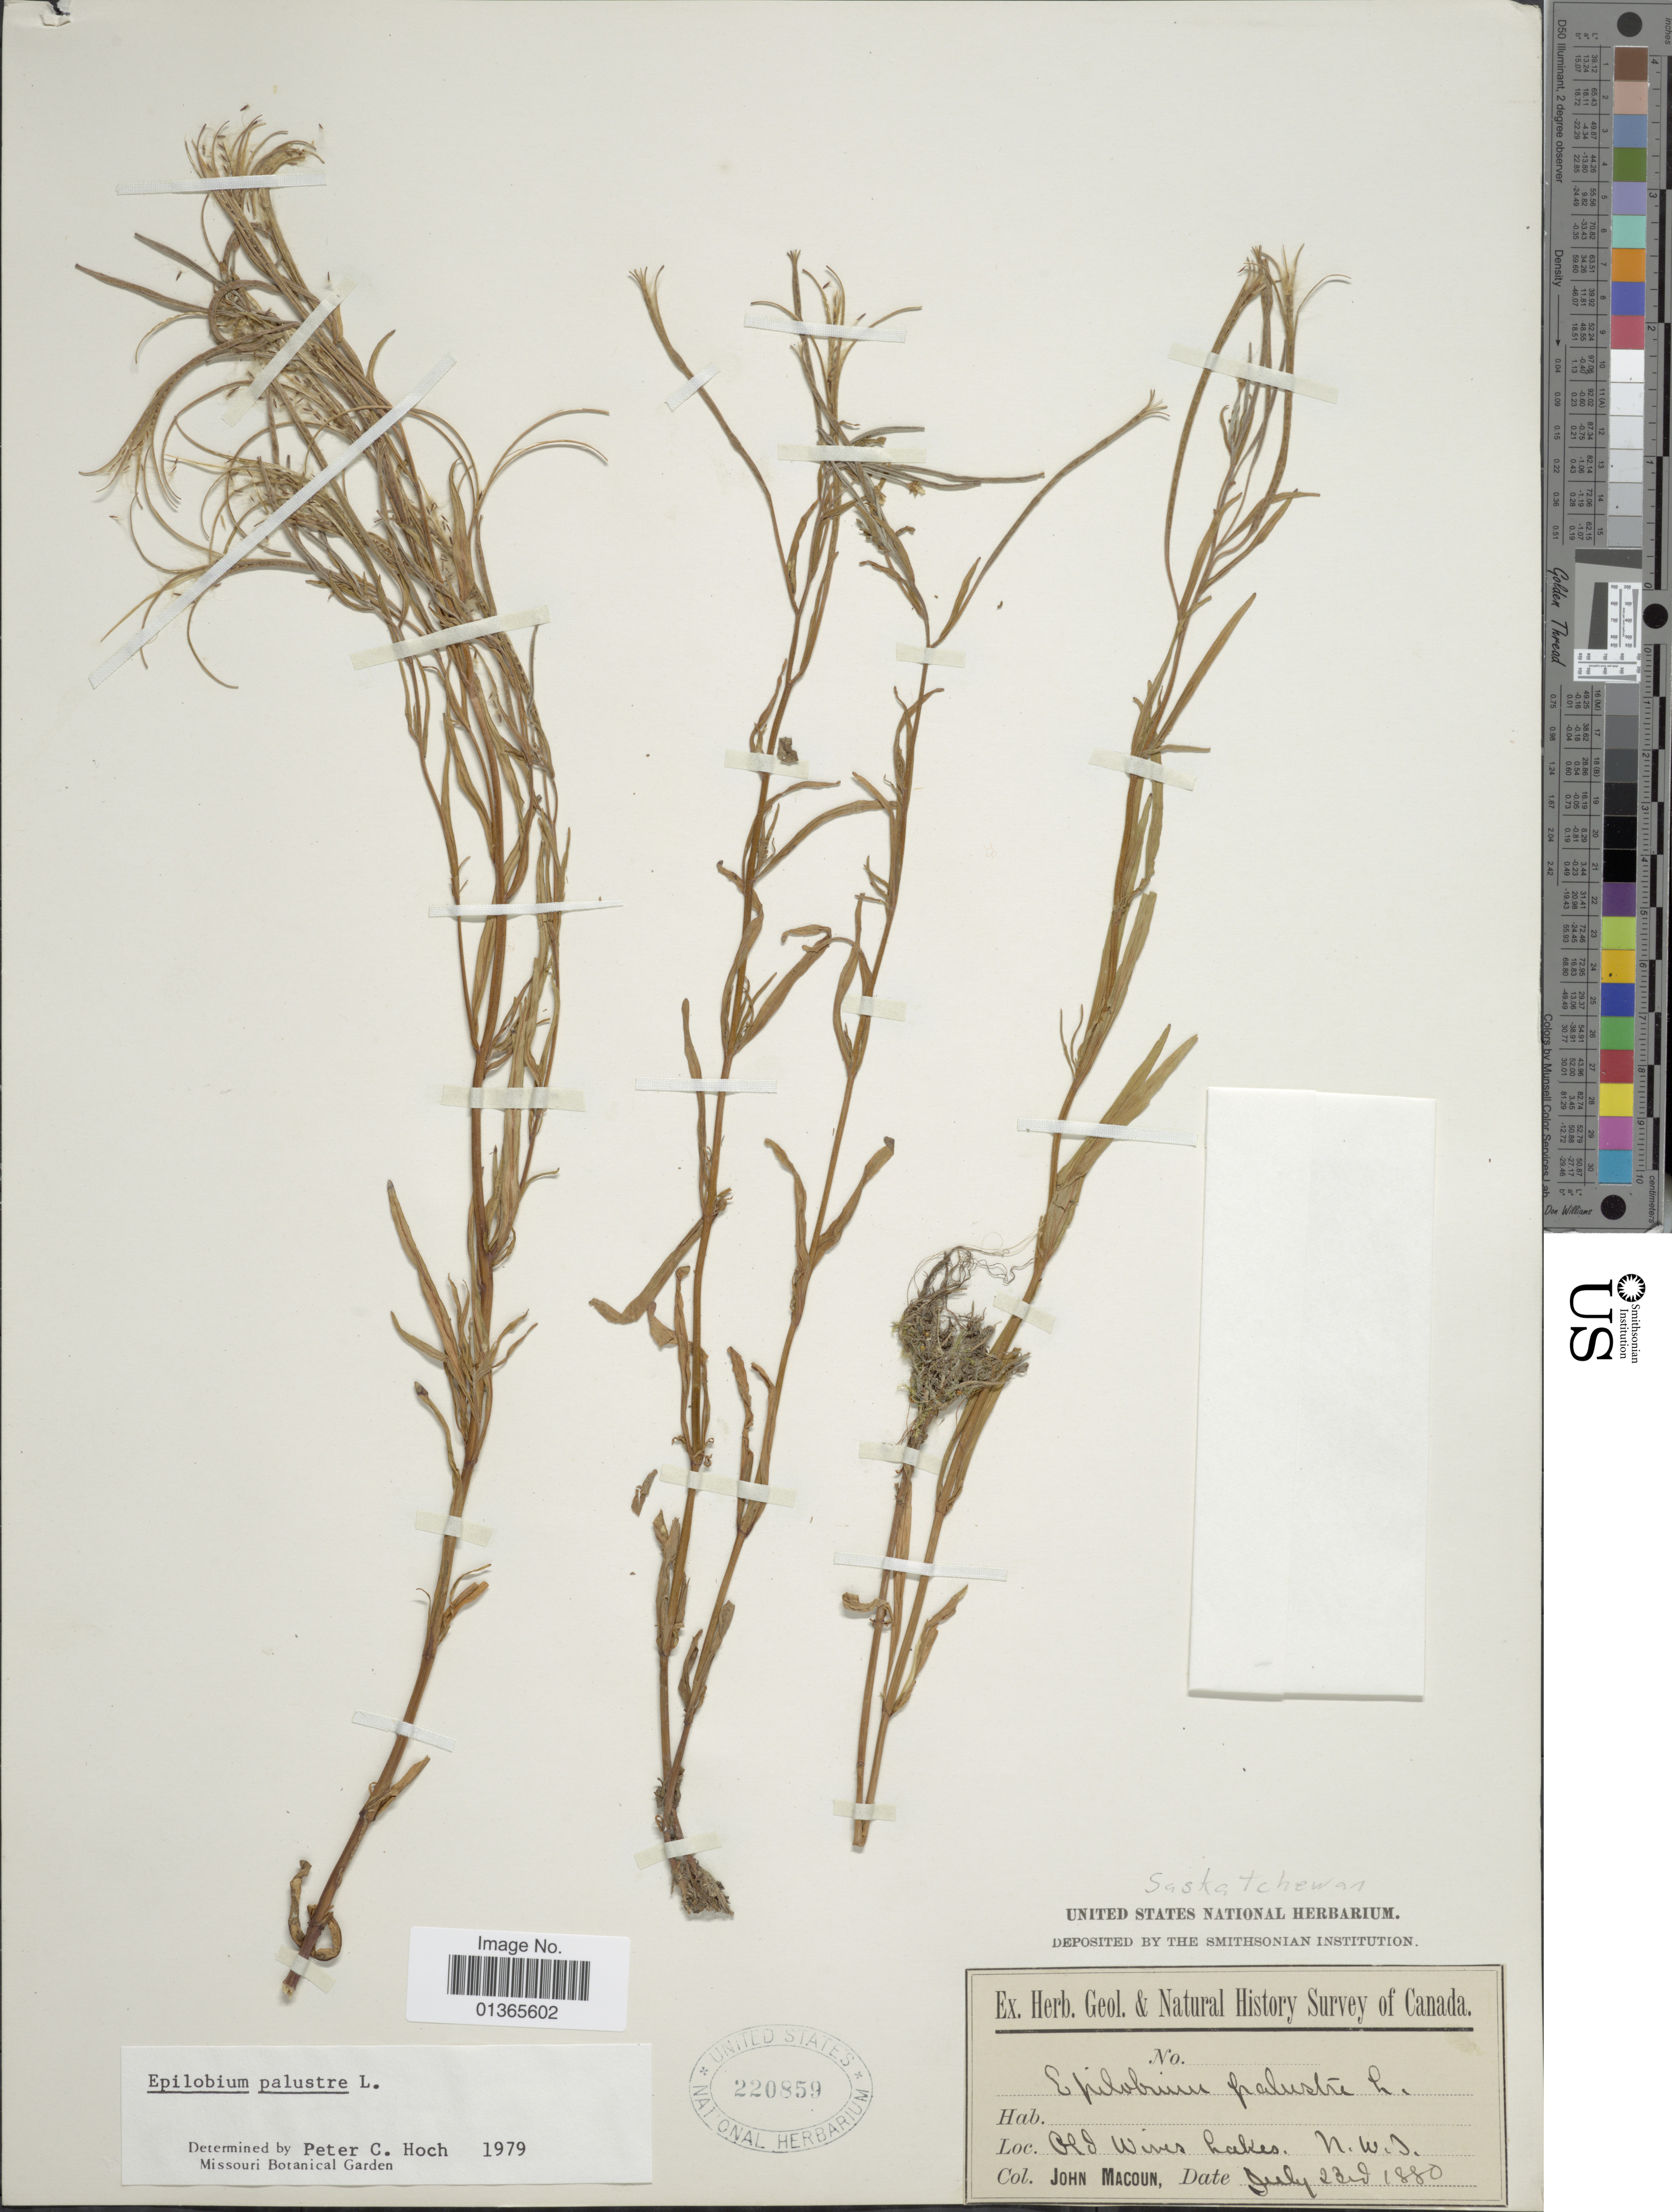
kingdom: Plantae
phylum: Tracheophyta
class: Magnoliopsida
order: Myrtales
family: Onagraceae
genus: Epilobium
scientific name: Epilobium palustre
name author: L.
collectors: J. Macoun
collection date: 1880-07-23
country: Canada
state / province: Northwest Territories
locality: Old Wines Lakes. Saskatchewan.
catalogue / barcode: US 220859